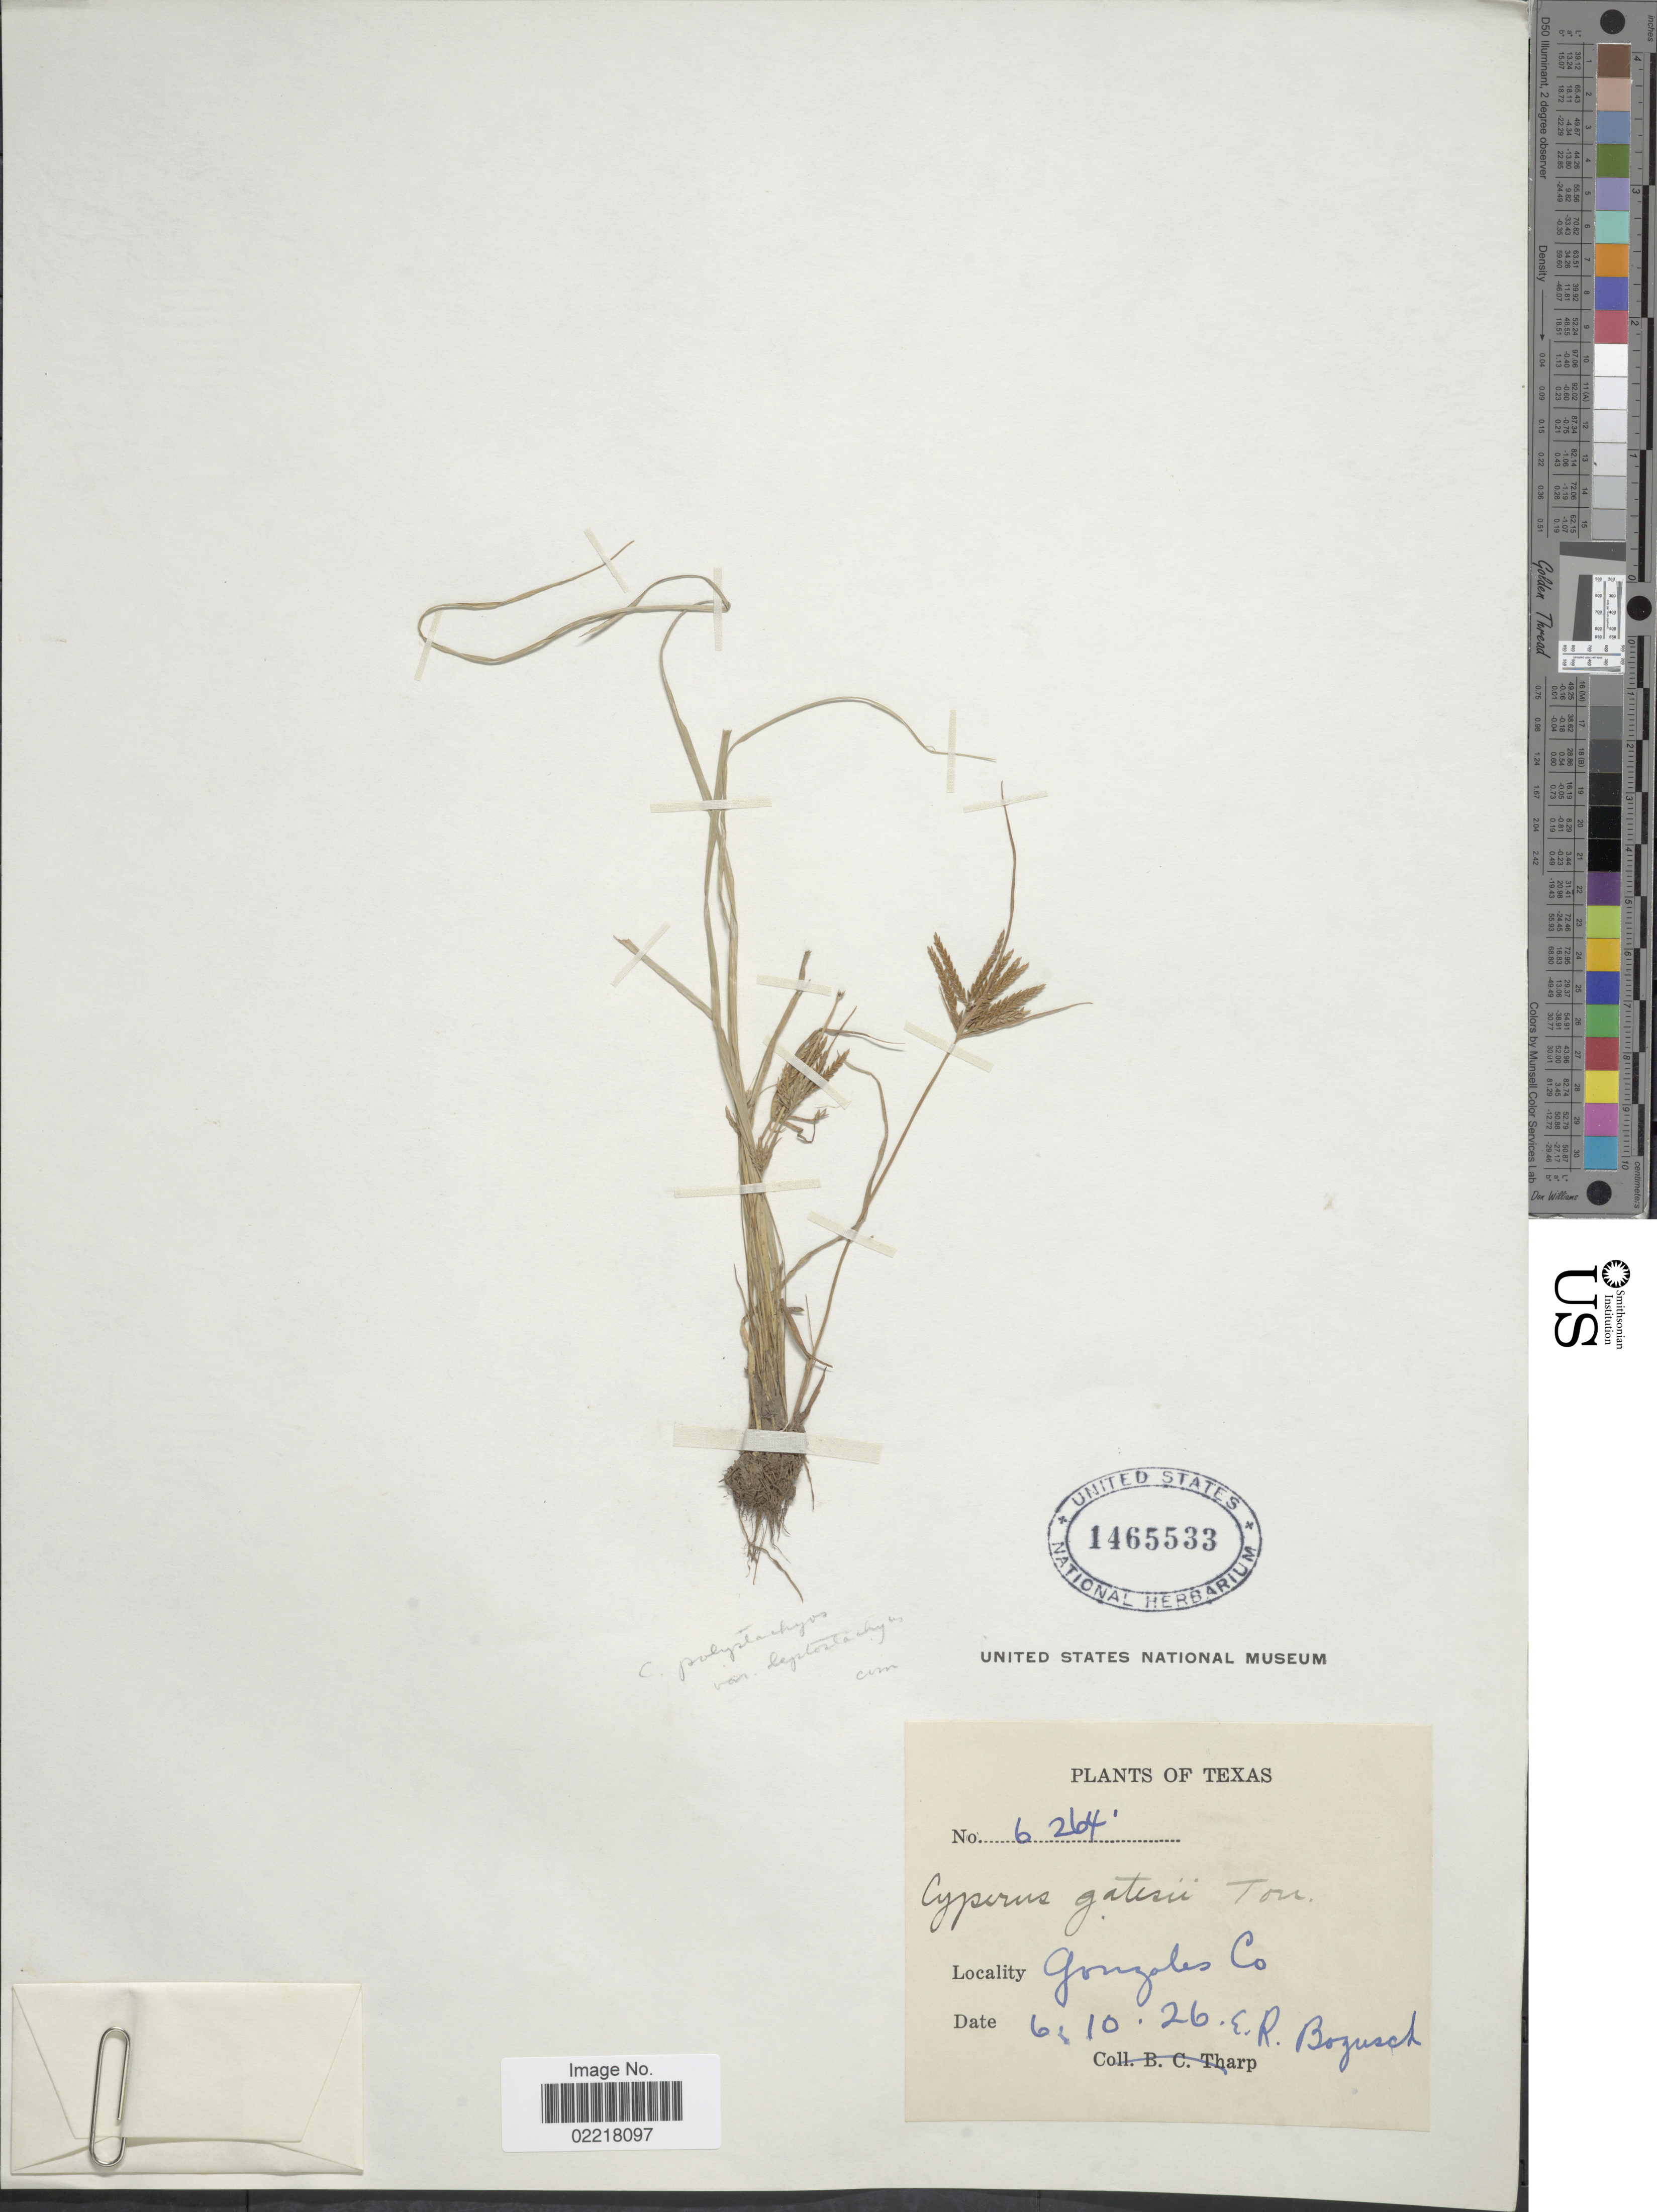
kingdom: Plantae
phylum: Tracheophyta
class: Liliopsida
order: Poales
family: Cyperaceae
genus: Cyperus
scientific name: Cyperus polystachyos var. texensis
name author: (Torr.) Fernald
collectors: E. Bogusch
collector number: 6264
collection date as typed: Transcribed d/m/y: 10/6/26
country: United States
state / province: Texas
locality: Gonzales Co.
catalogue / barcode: US 1465533